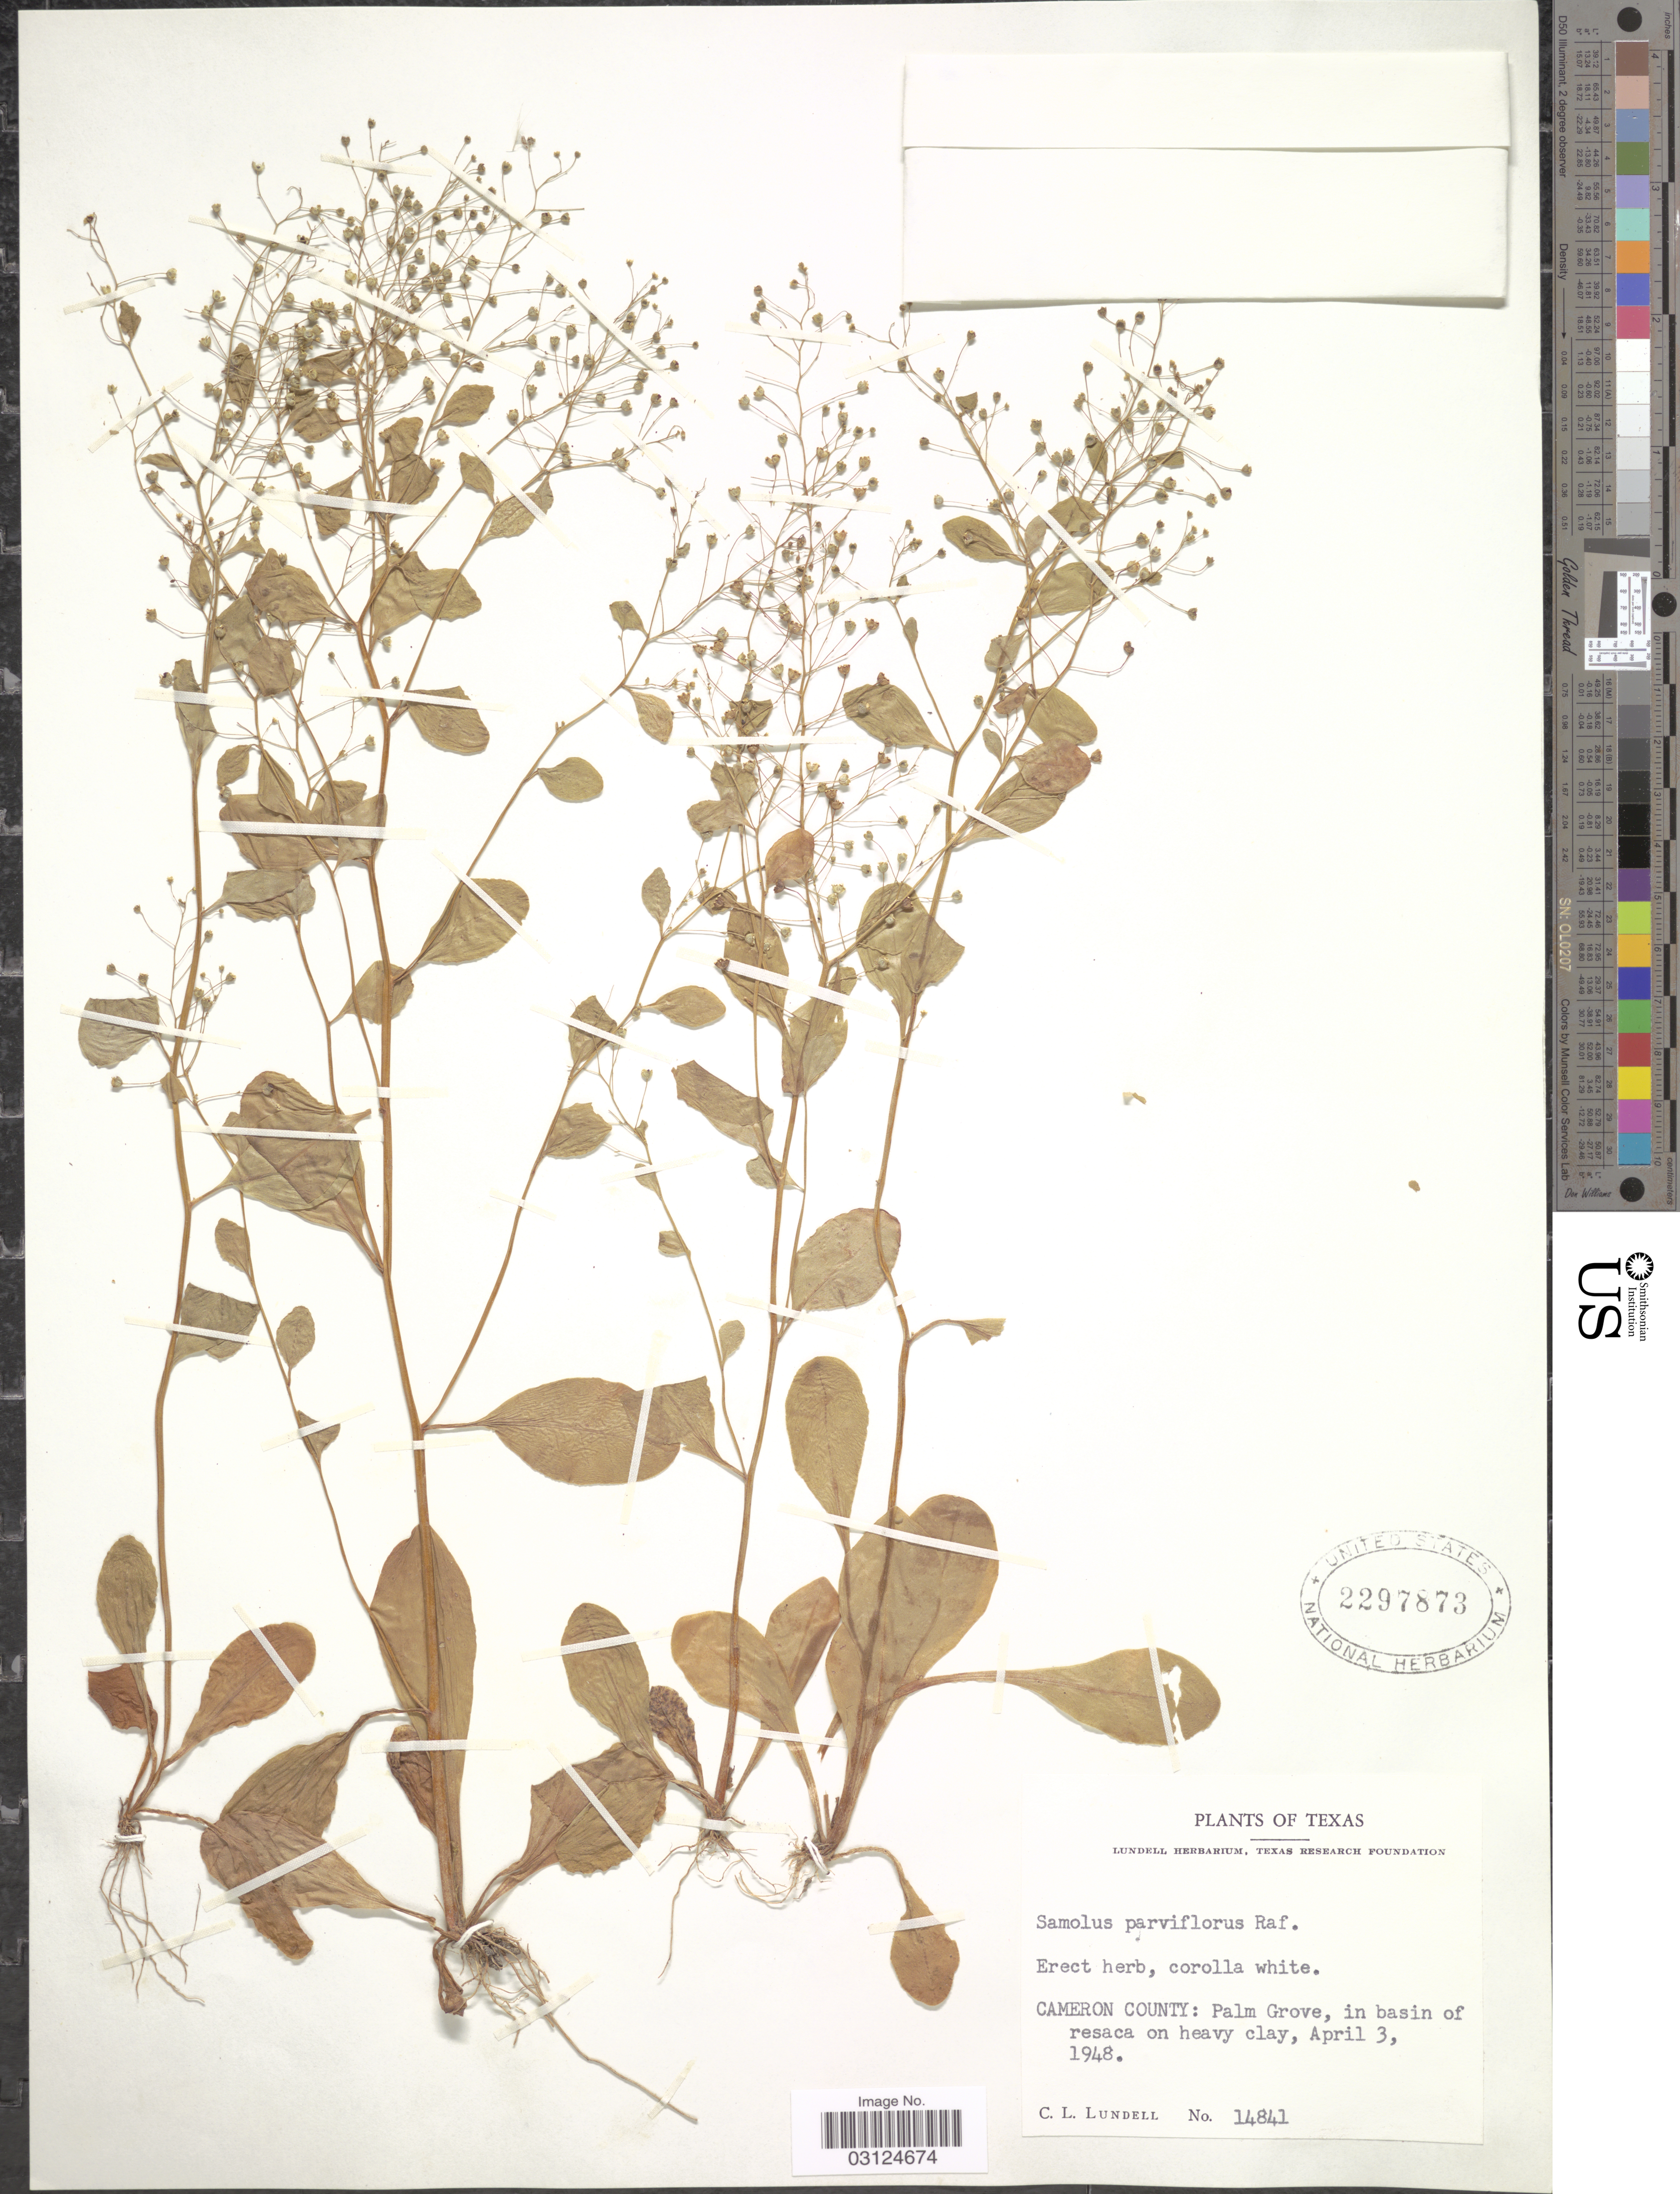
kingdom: Plantae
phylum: Tracheophyta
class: Magnoliopsida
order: Ericales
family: Primulaceae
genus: Samolus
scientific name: Samolus parviflorus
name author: Raf.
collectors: C. L. Lundell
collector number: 14841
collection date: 1948-04-03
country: United States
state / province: Texas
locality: Cameron County: Palm Grove, in basin of resaca on heavy clay.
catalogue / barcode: US 2297873